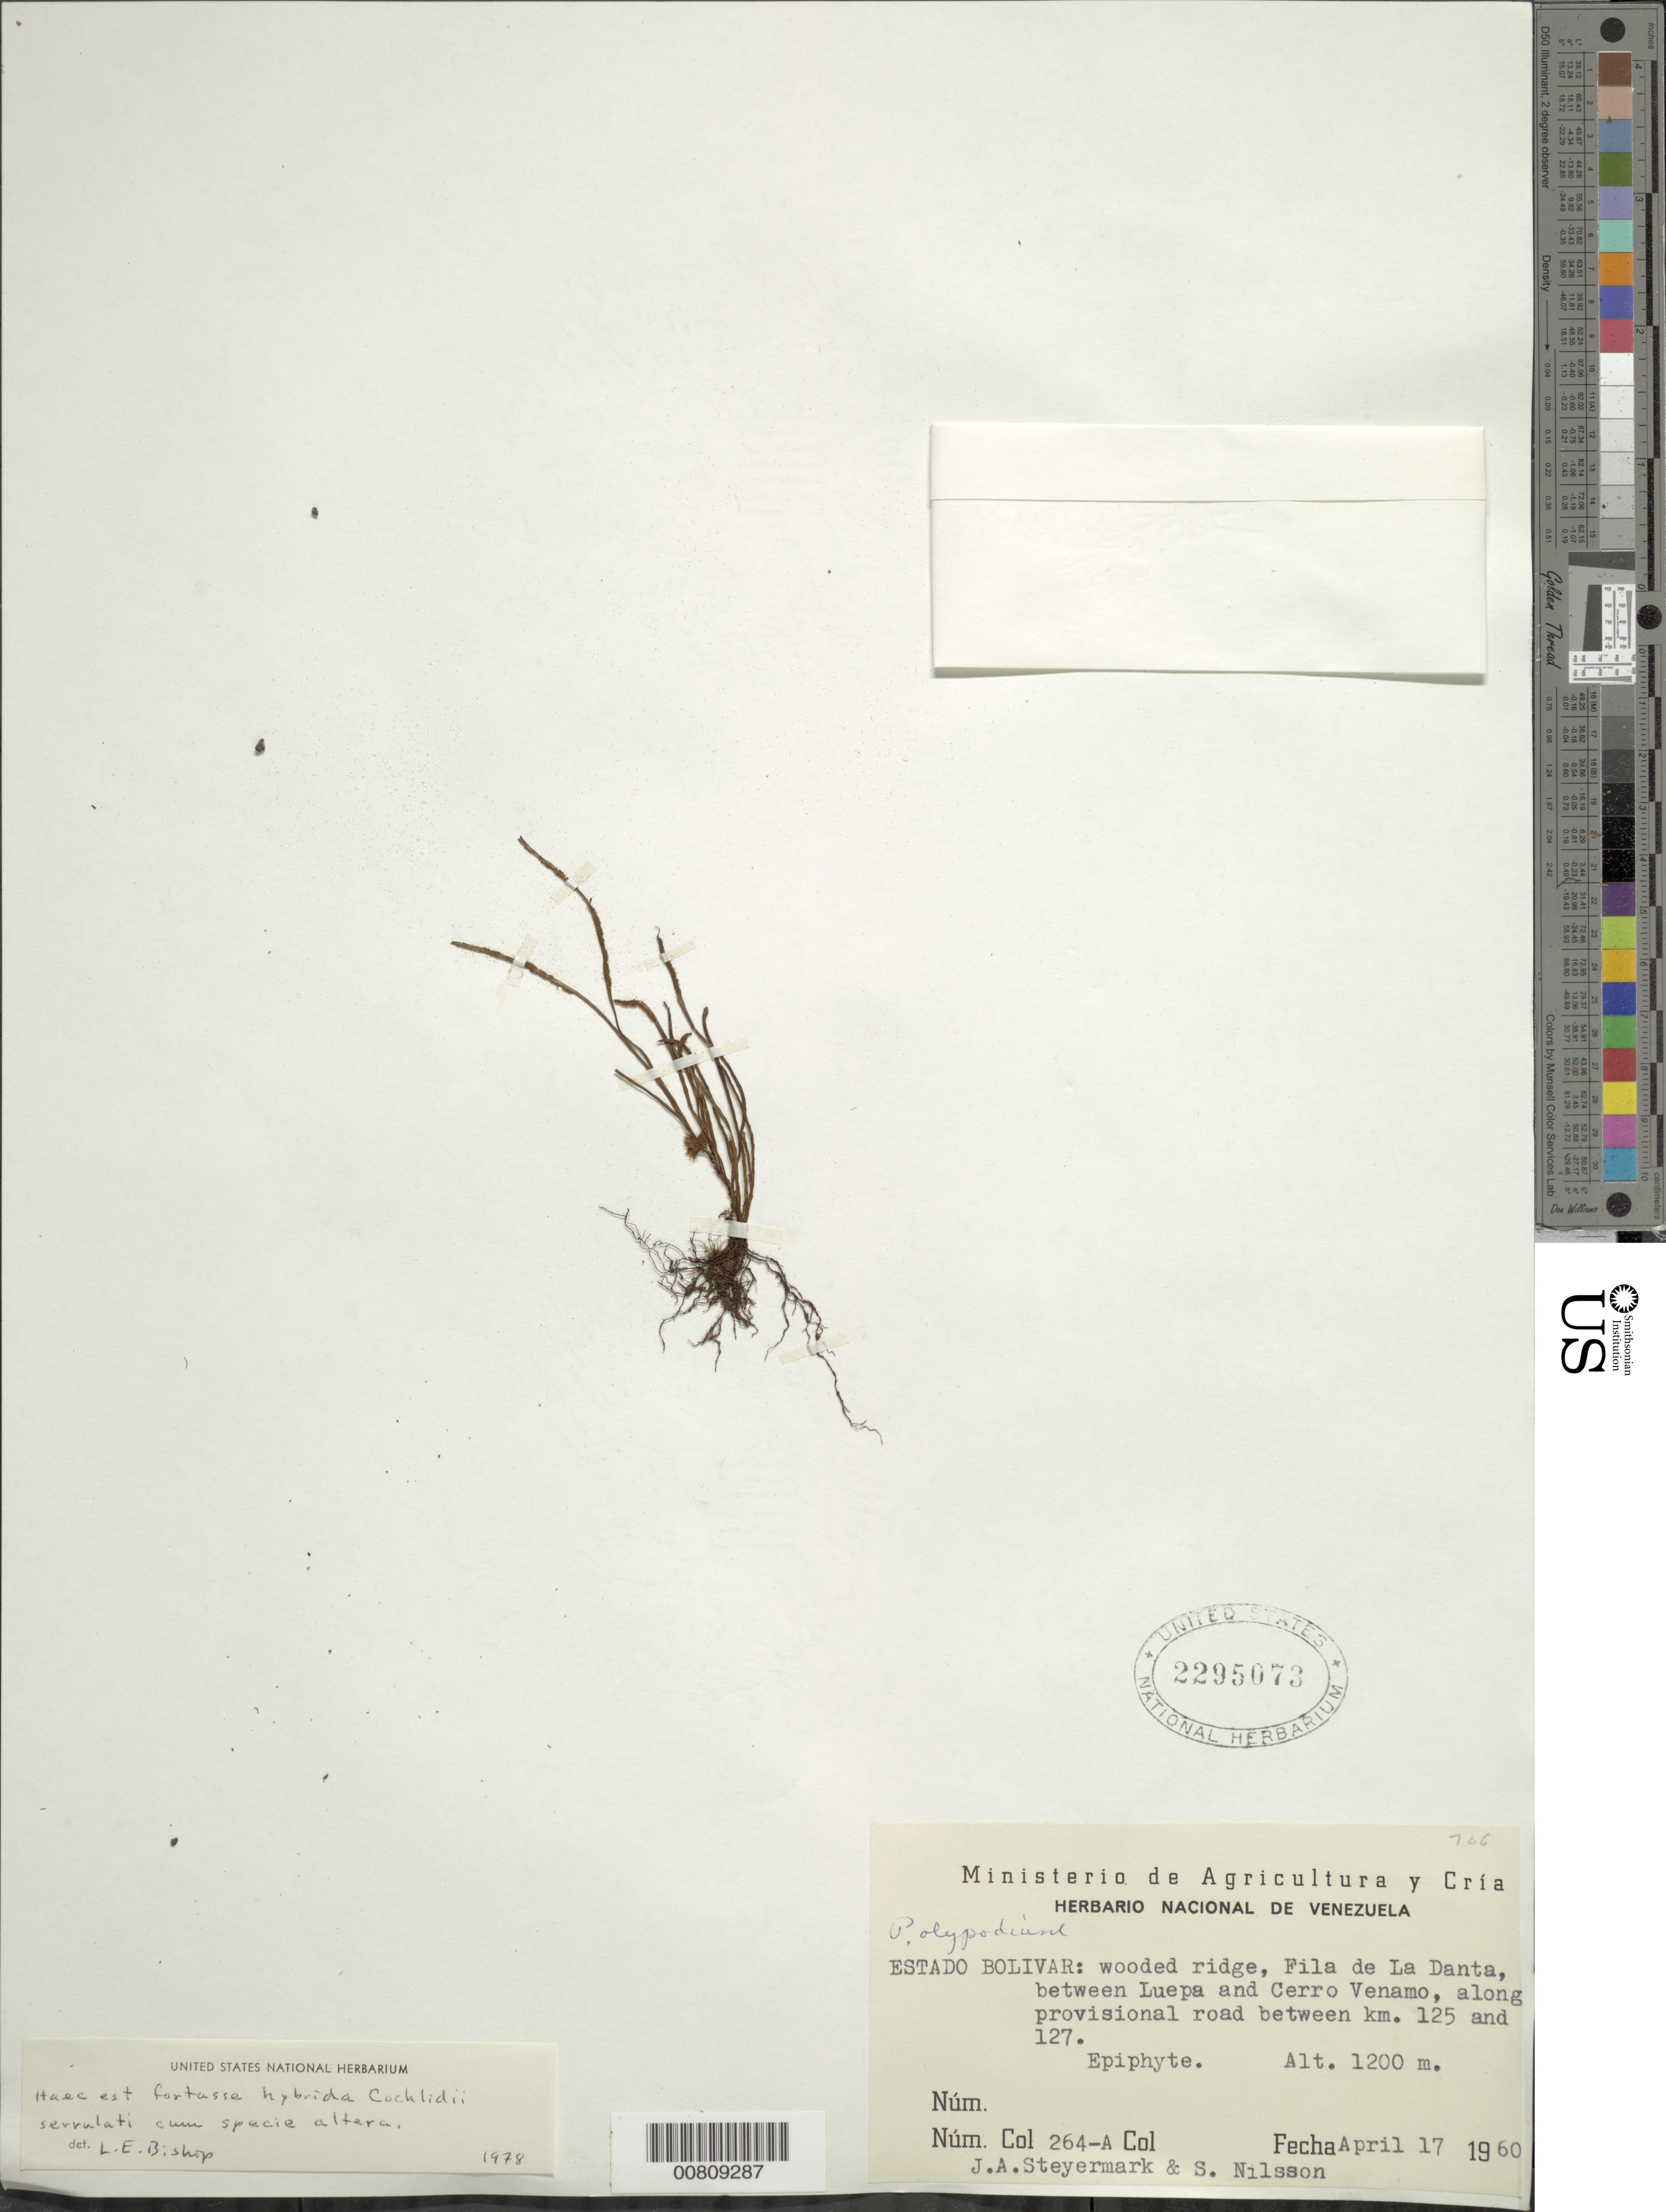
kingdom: Plantae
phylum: Tracheophyta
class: Polypodiopsida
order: Polypodiales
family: Polypodiaceae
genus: Cochlidium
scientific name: Cochlidium serrulatum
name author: (Sw.) L.E. Bishop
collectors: J. Steyermark & S. Nilsson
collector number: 60 264 A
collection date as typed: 15-Apr-60 to 17-Apr-60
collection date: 1960-04-15/1960-04-17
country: Venezuela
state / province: Bolívar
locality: Fila La Danta, following the provisional carretera between campamento 125 and km 127, between Luepa and cerro Venamo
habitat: Wooded ridge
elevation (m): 1200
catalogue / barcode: US 2295073